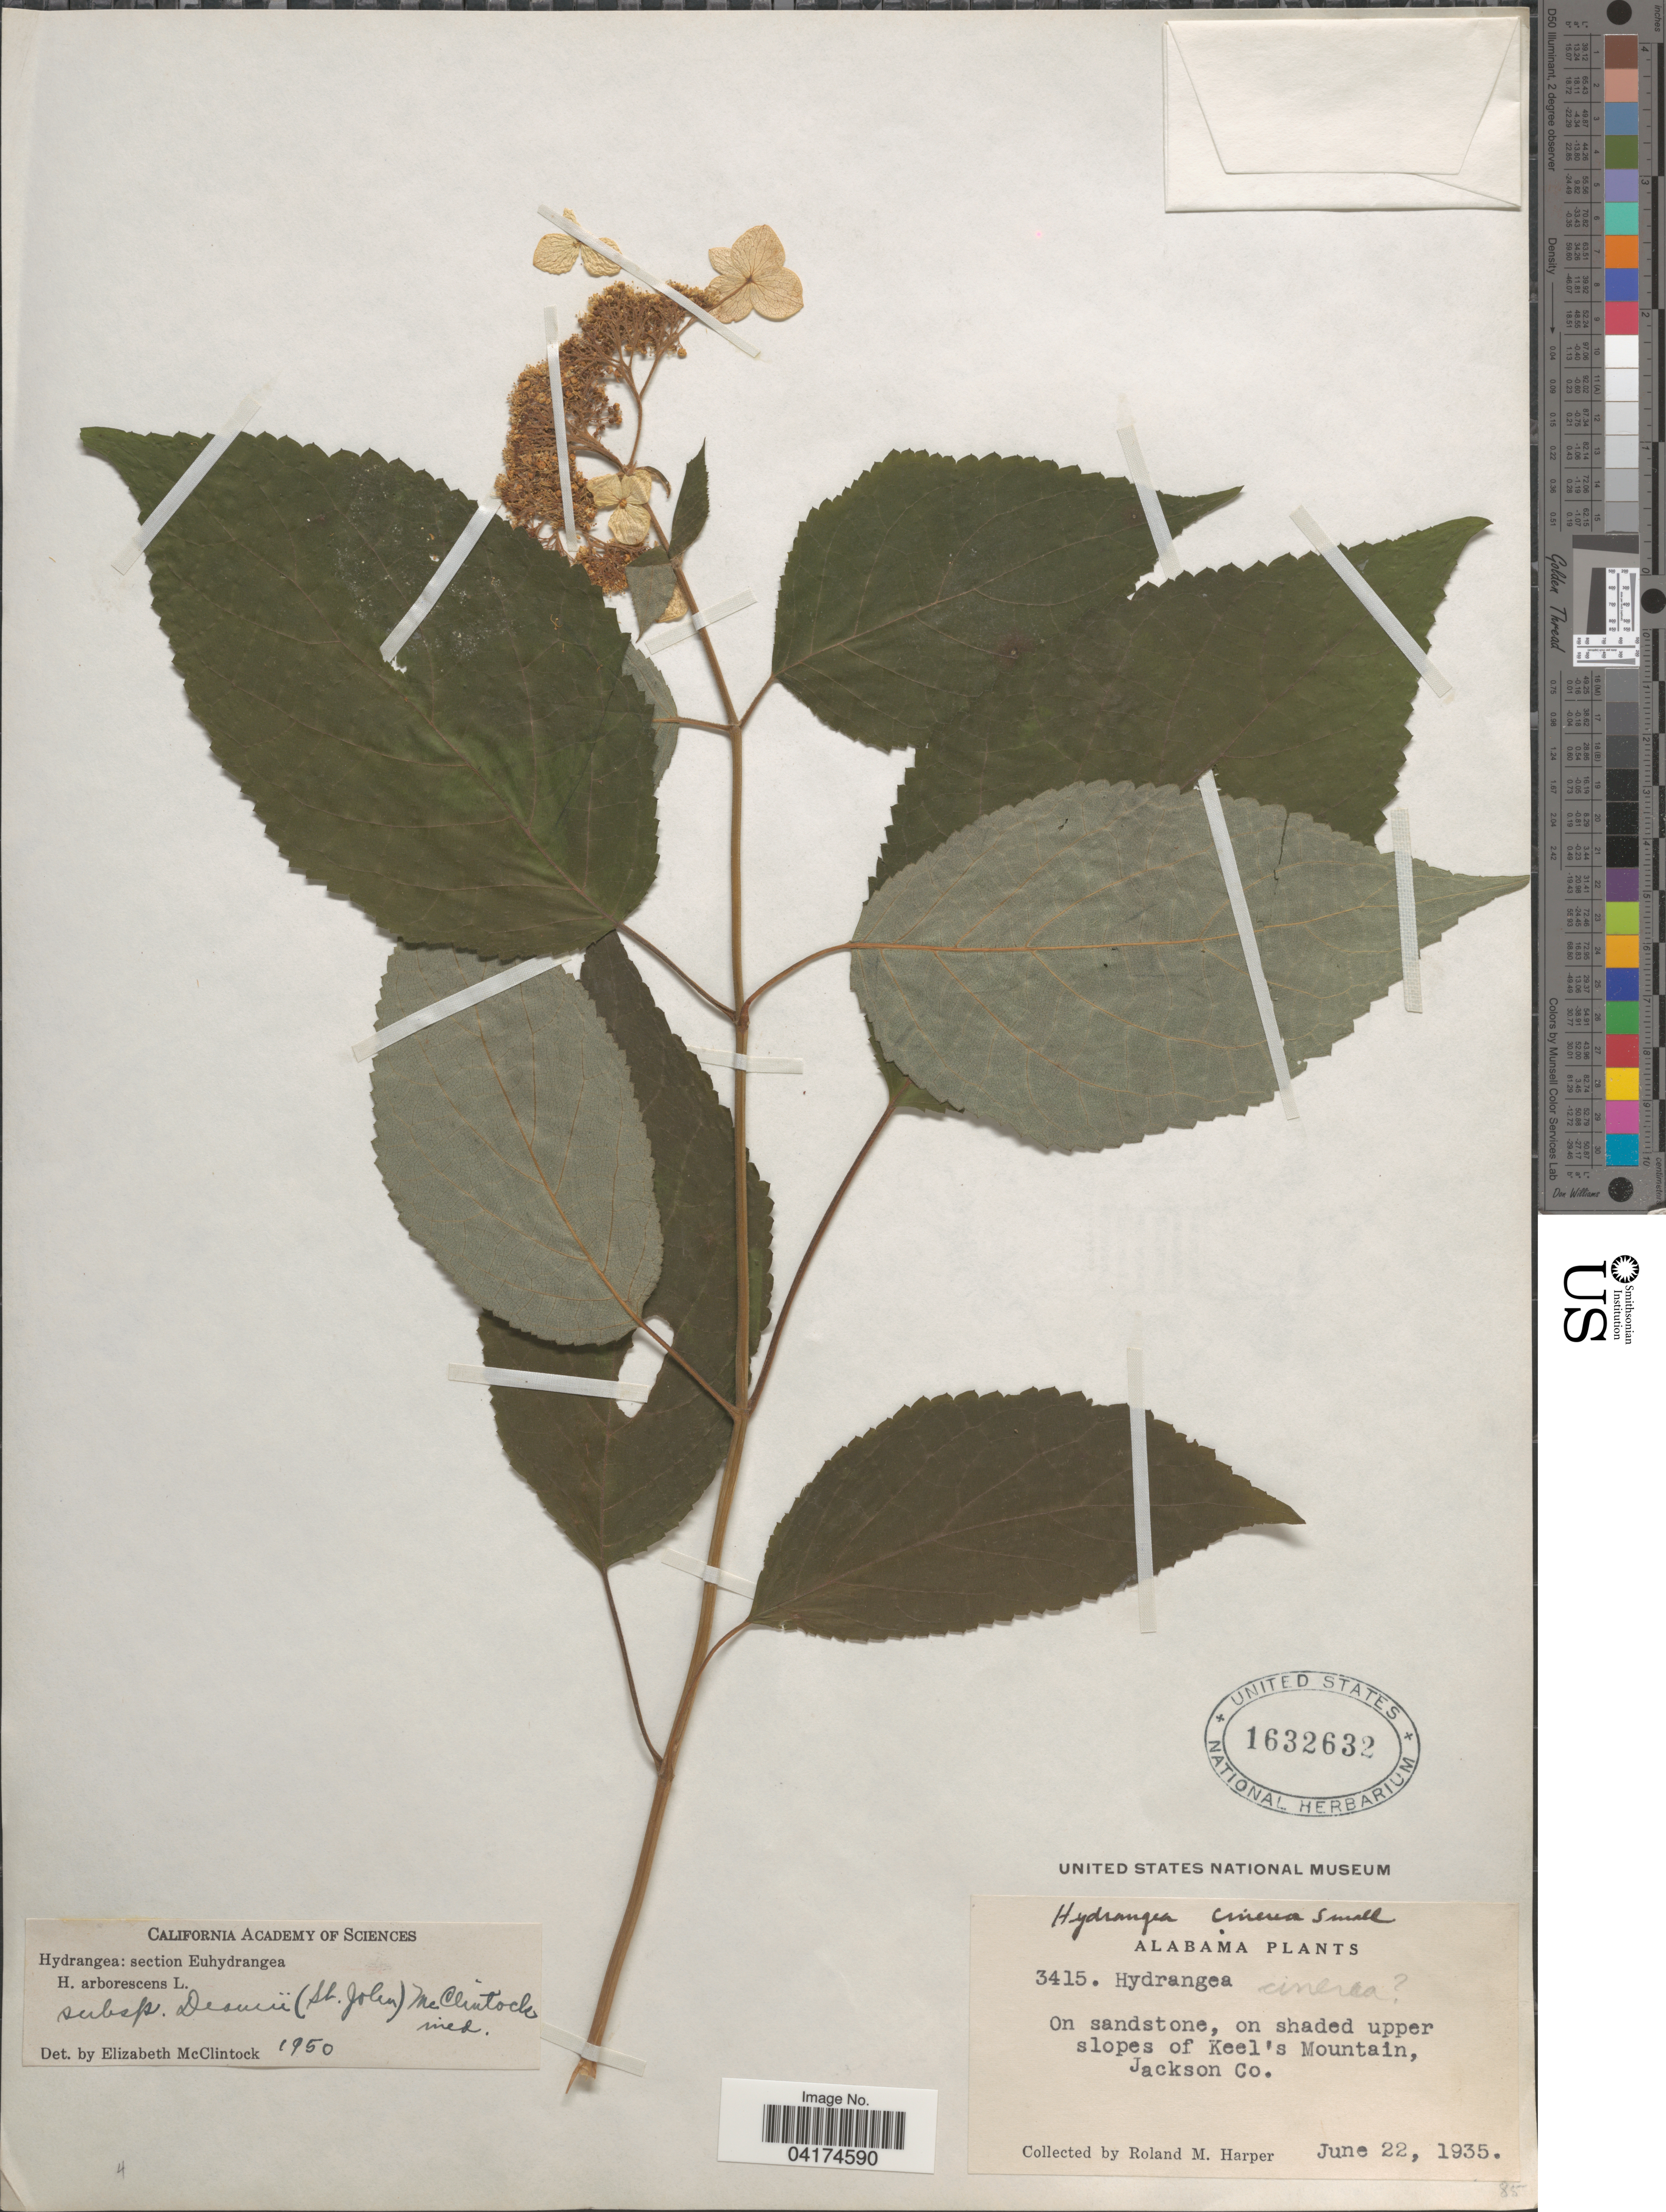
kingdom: Plantae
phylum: Tracheophyta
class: Magnoliopsida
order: Cornales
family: Hydrangeaceae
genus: Hydrangea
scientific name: Hydrangea arborescens var. deamii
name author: H. St. John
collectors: R. M. Harper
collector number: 3415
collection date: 1935-06-22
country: United States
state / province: Alabama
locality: On sandstone, on shaded upper slopes of Keel's Mountain, Jackson Co.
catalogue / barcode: US 1632632